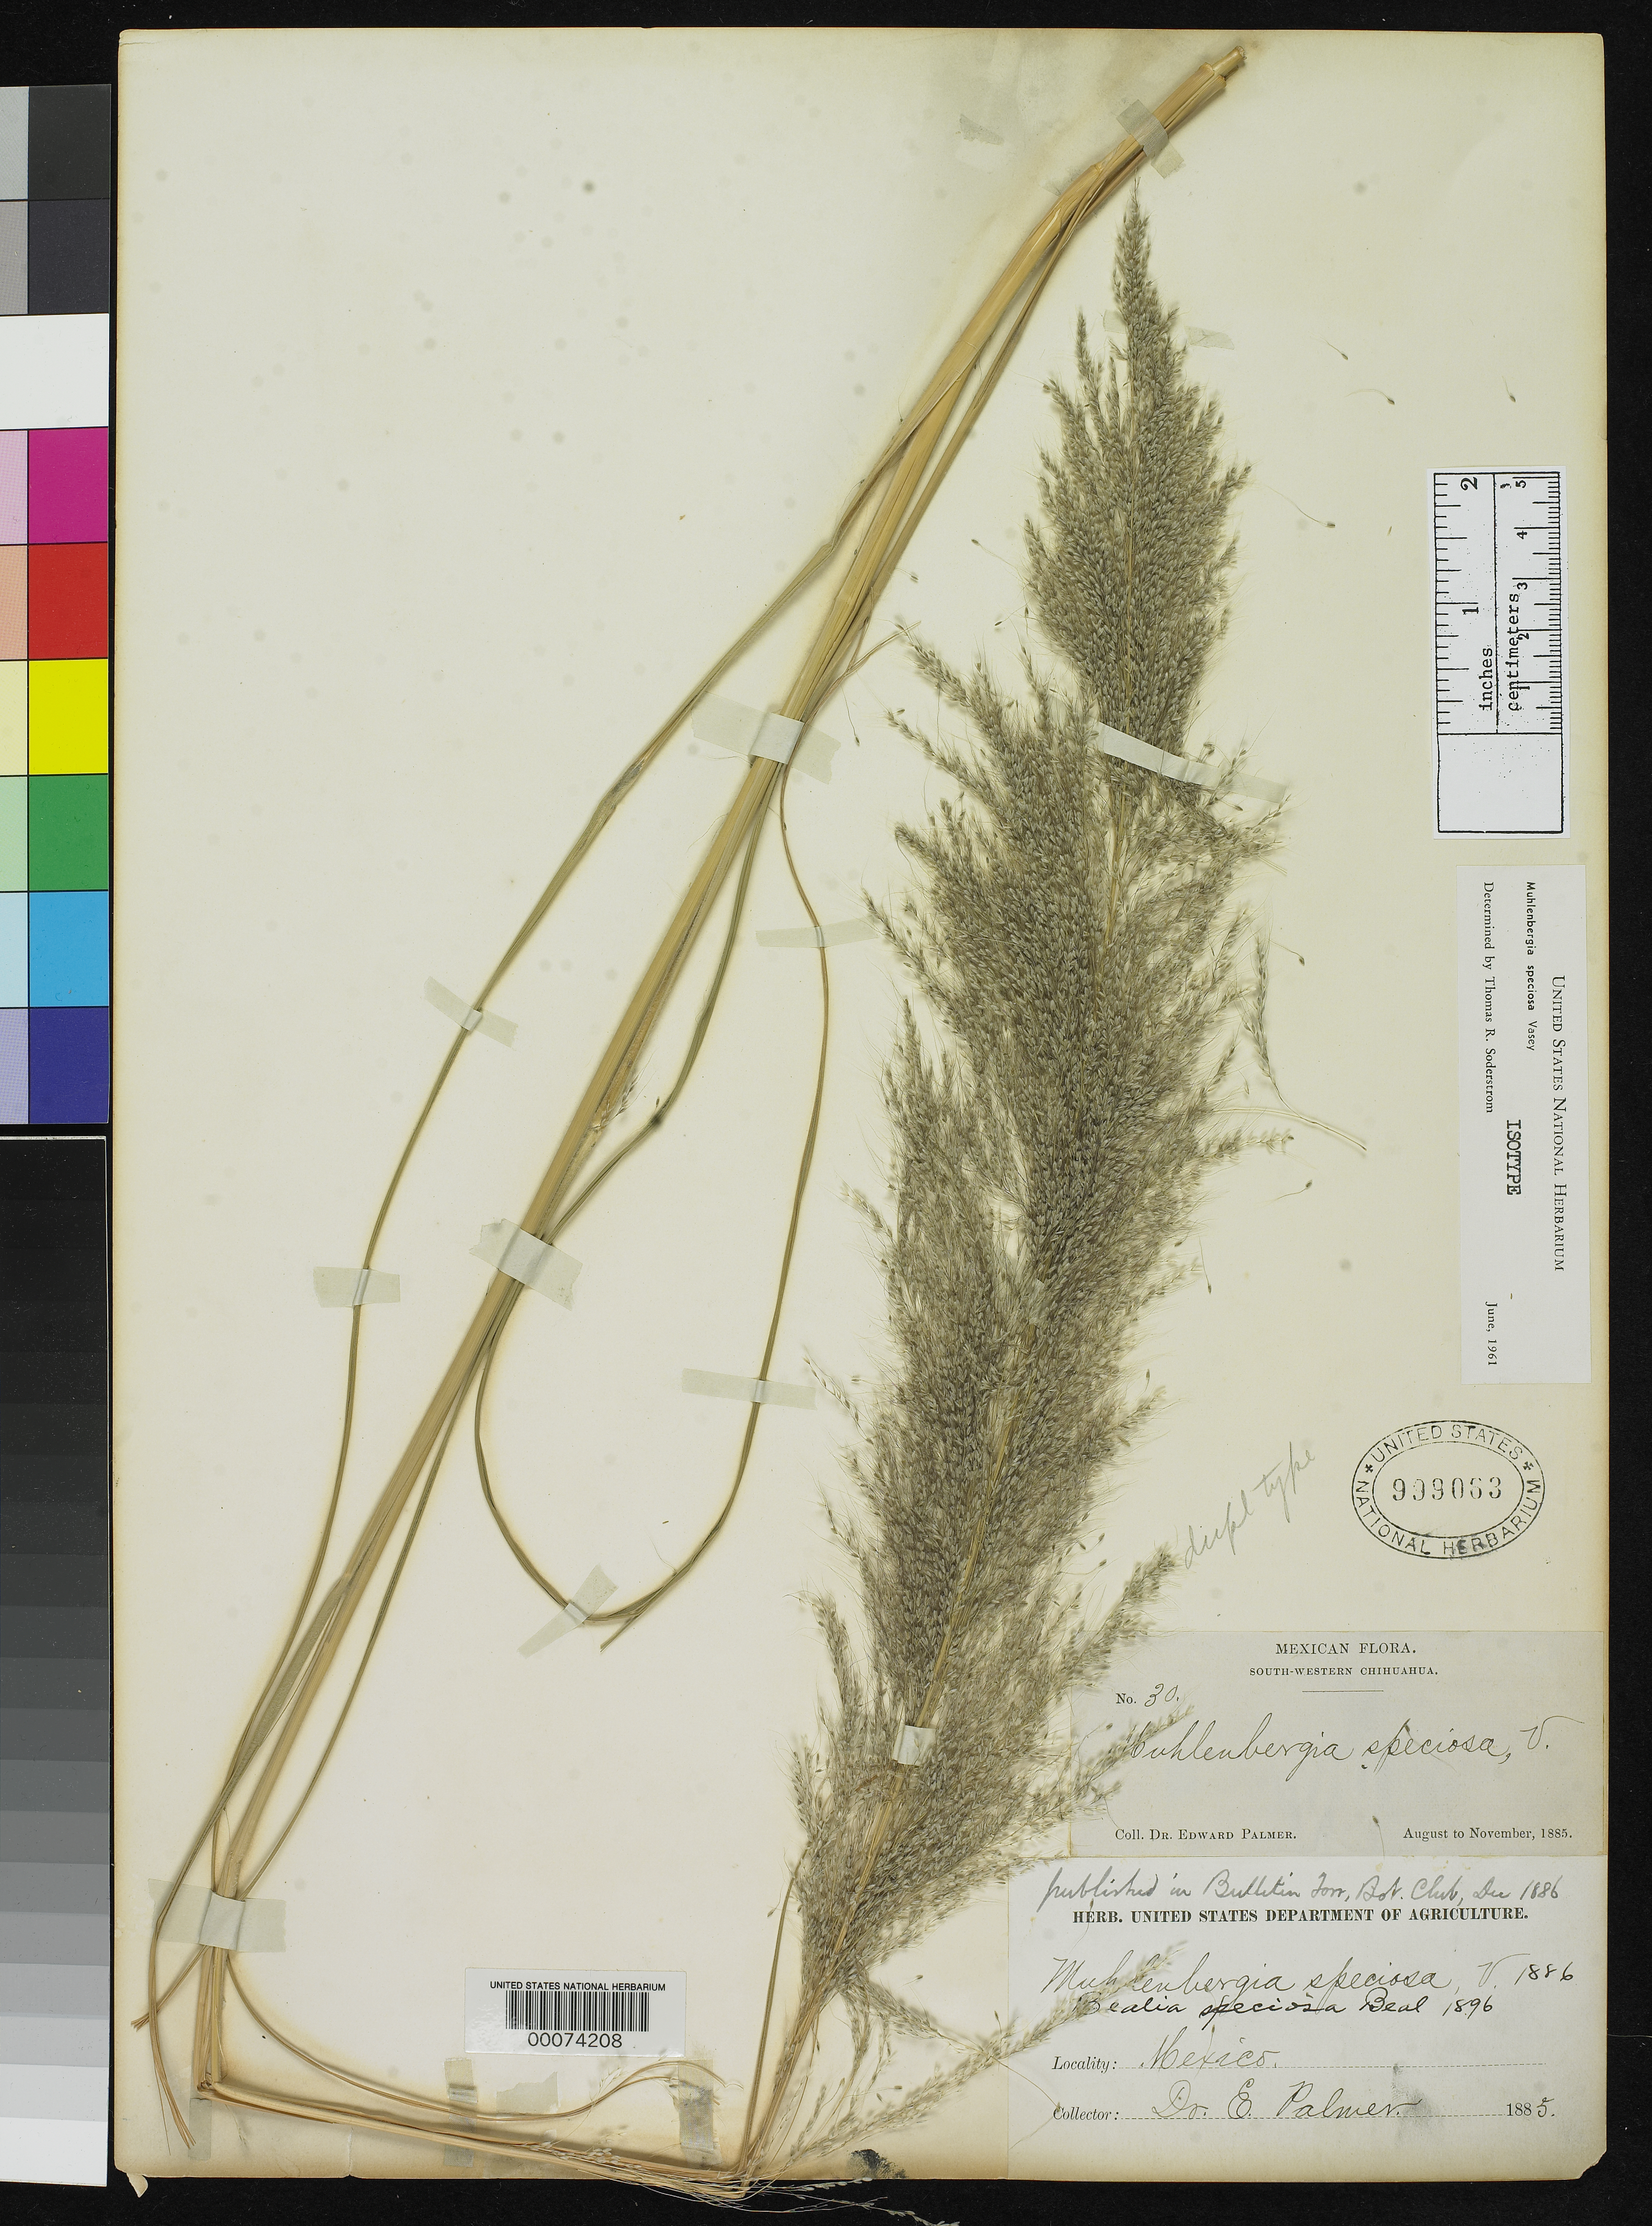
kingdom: Plantae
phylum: Tracheophyta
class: Liliopsida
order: Poales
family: Poaceae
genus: Muhlenbergia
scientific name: Muhlenbergia speciosa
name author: Vasey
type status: Isotype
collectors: E. Palmer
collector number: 30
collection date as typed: Aug 1885 to -- Nov 1885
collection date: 1885-08/1885-11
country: Mexico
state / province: Chihuahua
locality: South-western Chihuahua.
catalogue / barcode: US 999063